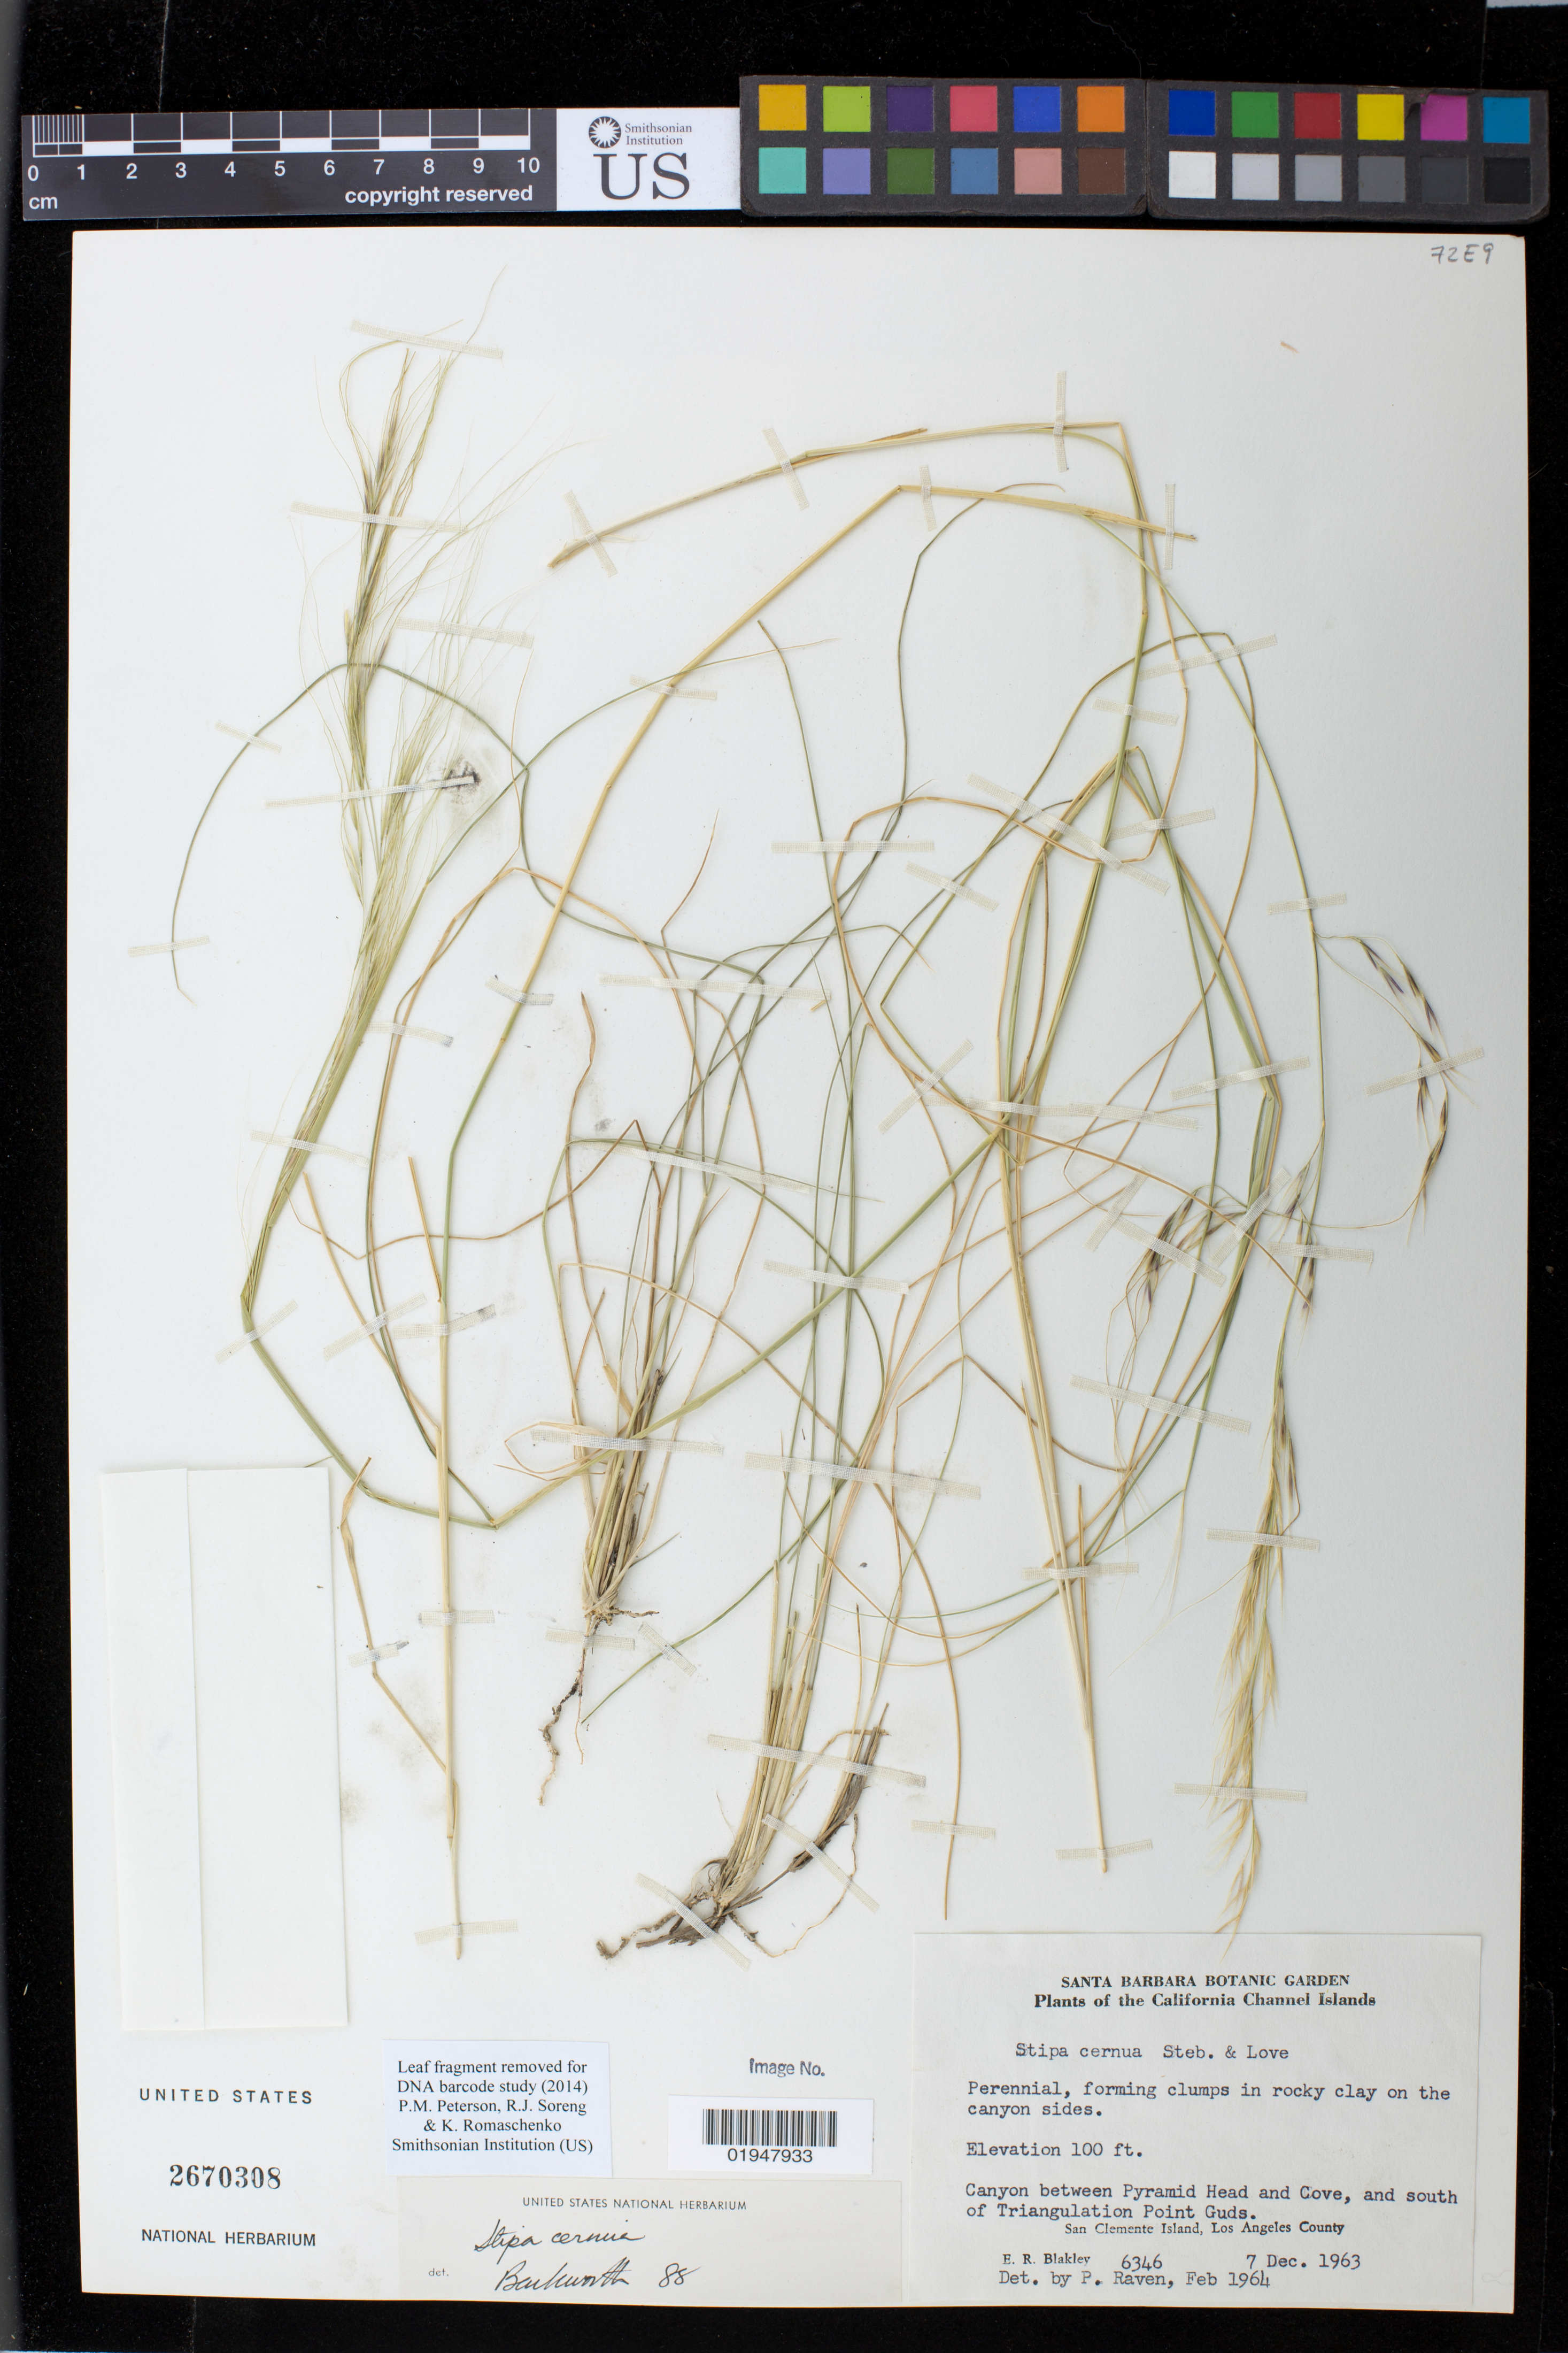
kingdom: Plantae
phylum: Tracheophyta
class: Liliopsida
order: Poales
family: Poaceae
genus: Nassella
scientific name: Nassella cernua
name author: (Stebbins & Love) Barkworth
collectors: E. R. Blakley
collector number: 6346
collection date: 1963-12-07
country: United States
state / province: California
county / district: Los Angeles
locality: Canyon between Pyramid Head and Cove, and south of Triangulation Point Guds. San Clemente Island, Los Angeles County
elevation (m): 30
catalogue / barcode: US 2670308